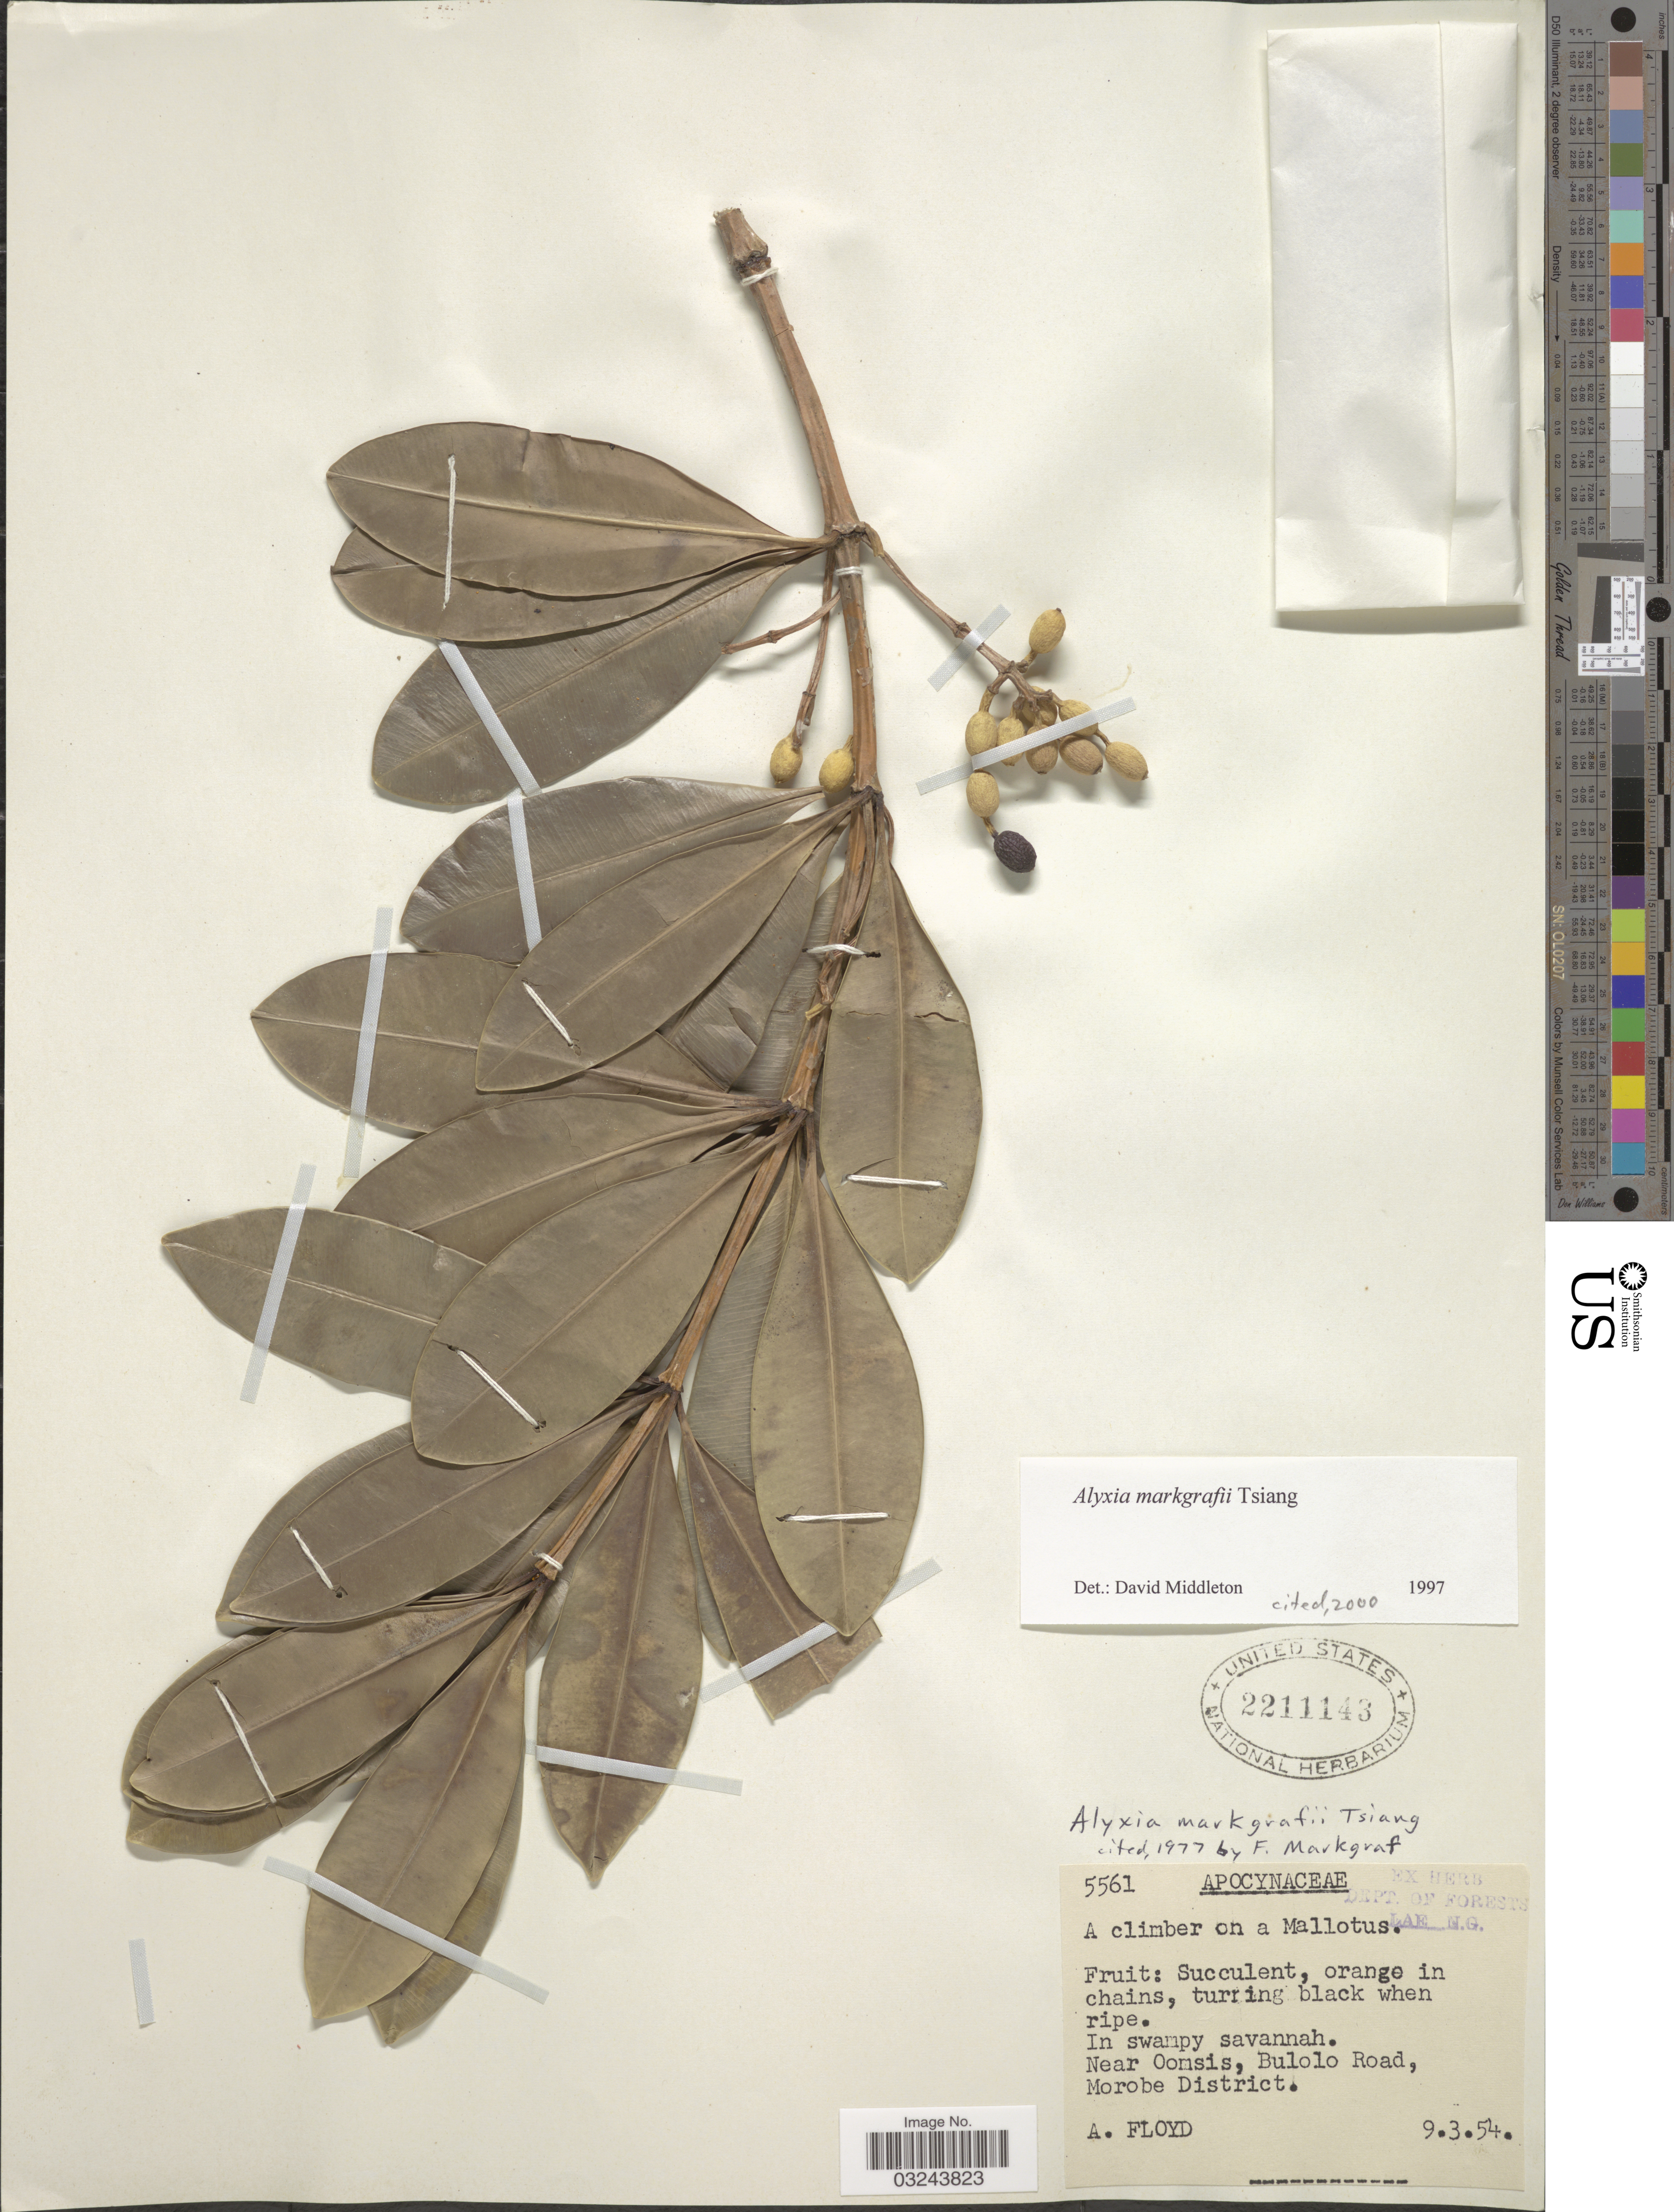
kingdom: Plantae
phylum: Tracheophyta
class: Magnoliopsida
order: Gentianales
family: Apocynaceae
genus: Alyxia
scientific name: Alyxia markgrafii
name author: Tsiang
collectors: A. Floyd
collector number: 5561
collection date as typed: Transcribed d/m/y: 9/3/54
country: Papua New Guinea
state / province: Morobe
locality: In swampy savannah. Near Oomsis, Bulolo Road, Morobe District.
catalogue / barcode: US 2211143